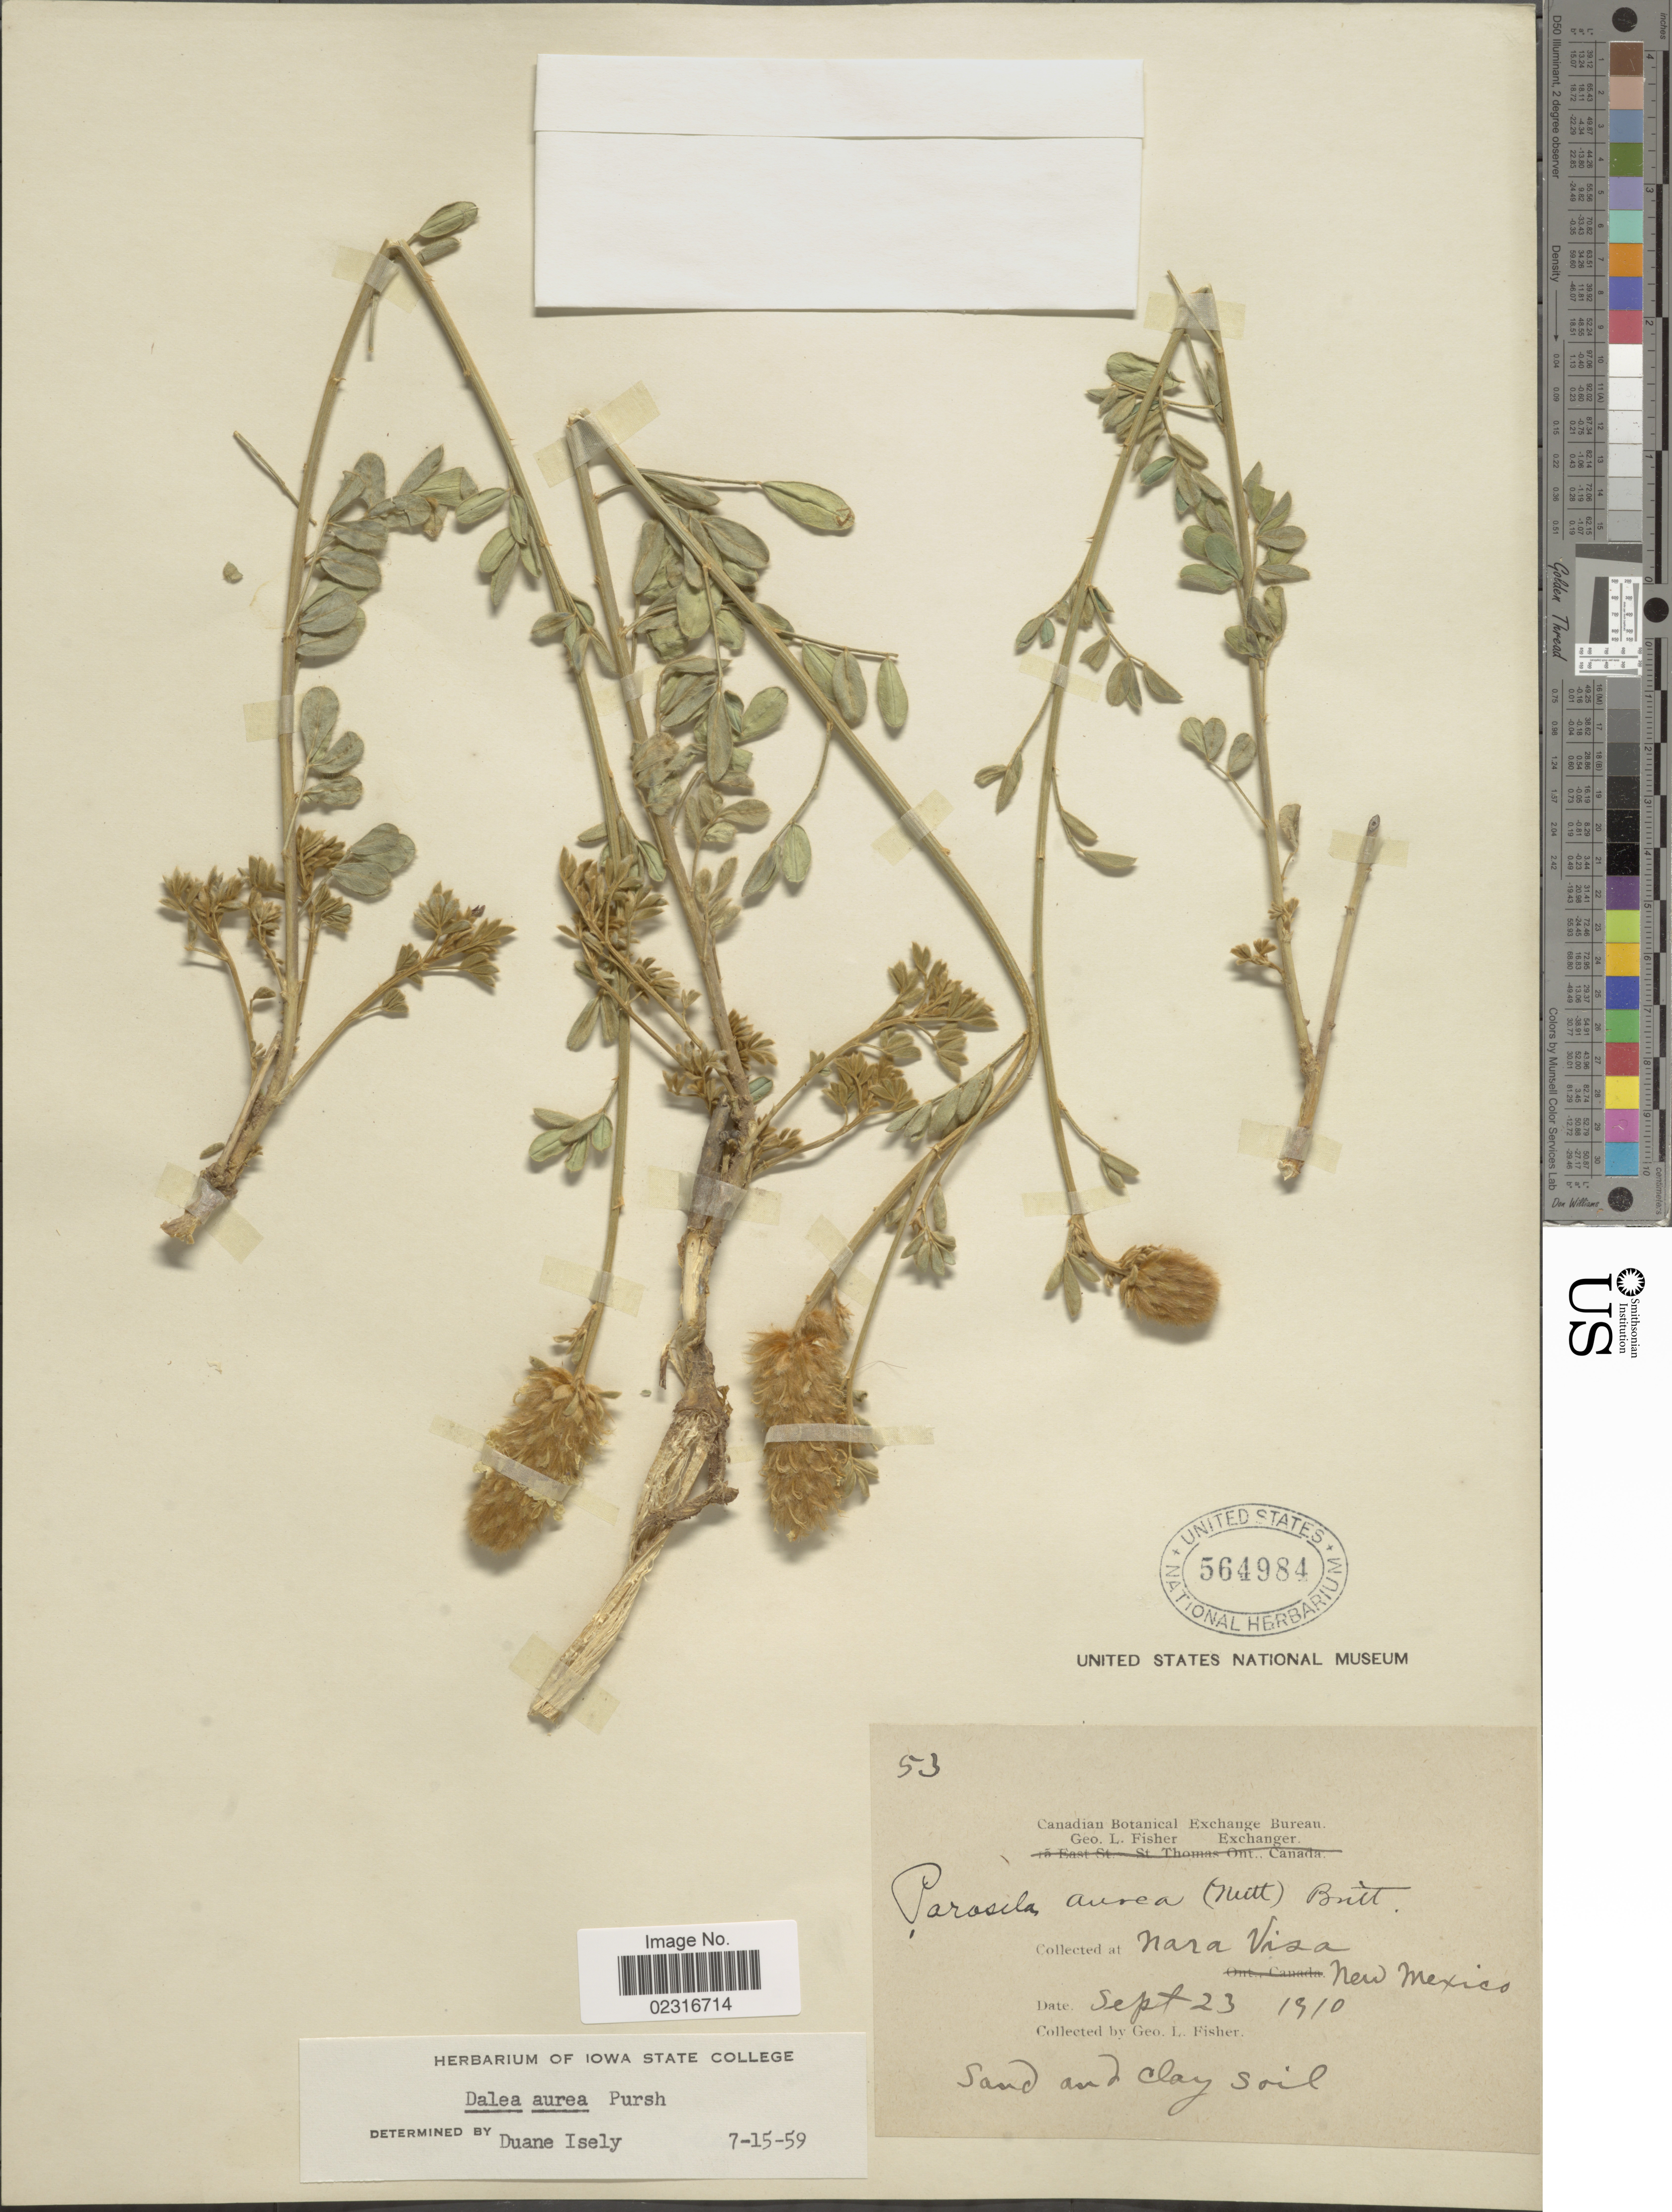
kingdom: Plantae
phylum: Tracheophyta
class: Magnoliopsida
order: Fabales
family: Fabaceae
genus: Dalea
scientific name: Dalea aurea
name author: Nutt. ex Pursh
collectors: G. L. Fisher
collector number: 53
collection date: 1910-09-23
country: United States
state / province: New Mexico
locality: Nara Visa.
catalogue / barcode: US 564984